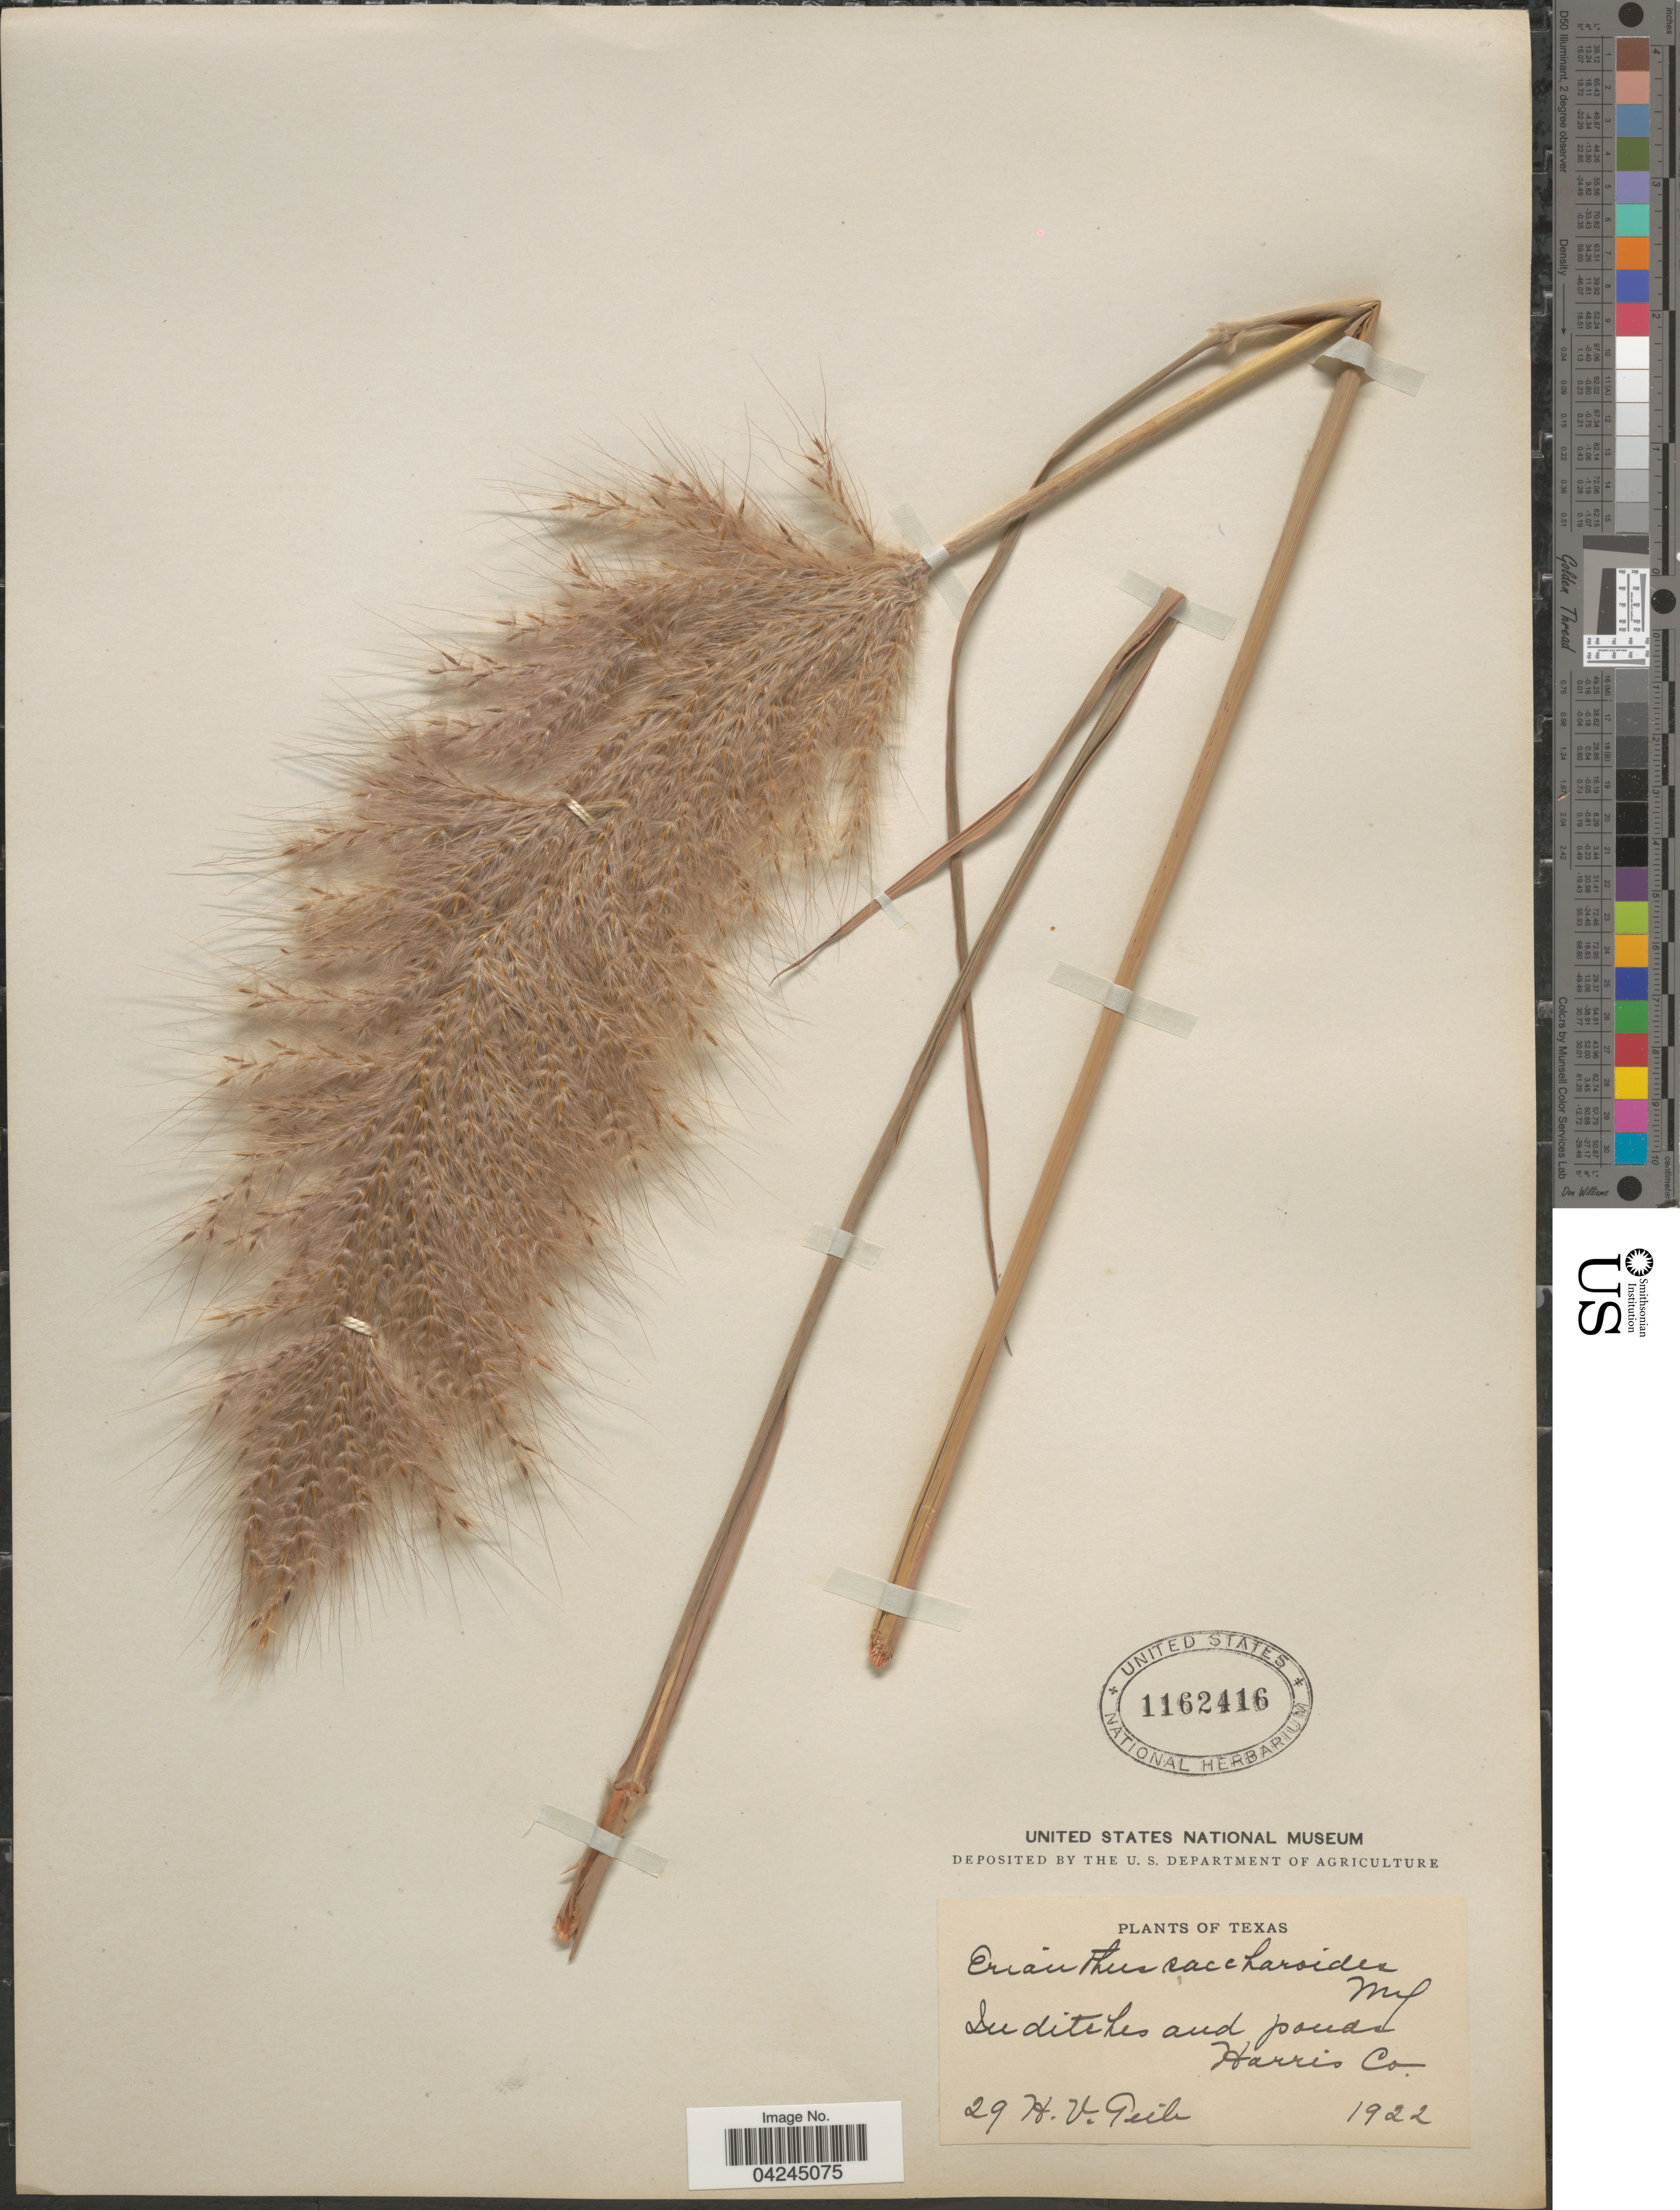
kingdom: Plantae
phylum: Tracheophyta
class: Liliopsida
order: Poales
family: Poaceae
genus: Erianthus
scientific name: Erianthus giganteus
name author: (Walter) P. Beauv.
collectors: A. Geib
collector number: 29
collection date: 1922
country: United States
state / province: Texas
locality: In ditches and ponds Harris Co.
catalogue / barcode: US 1162416